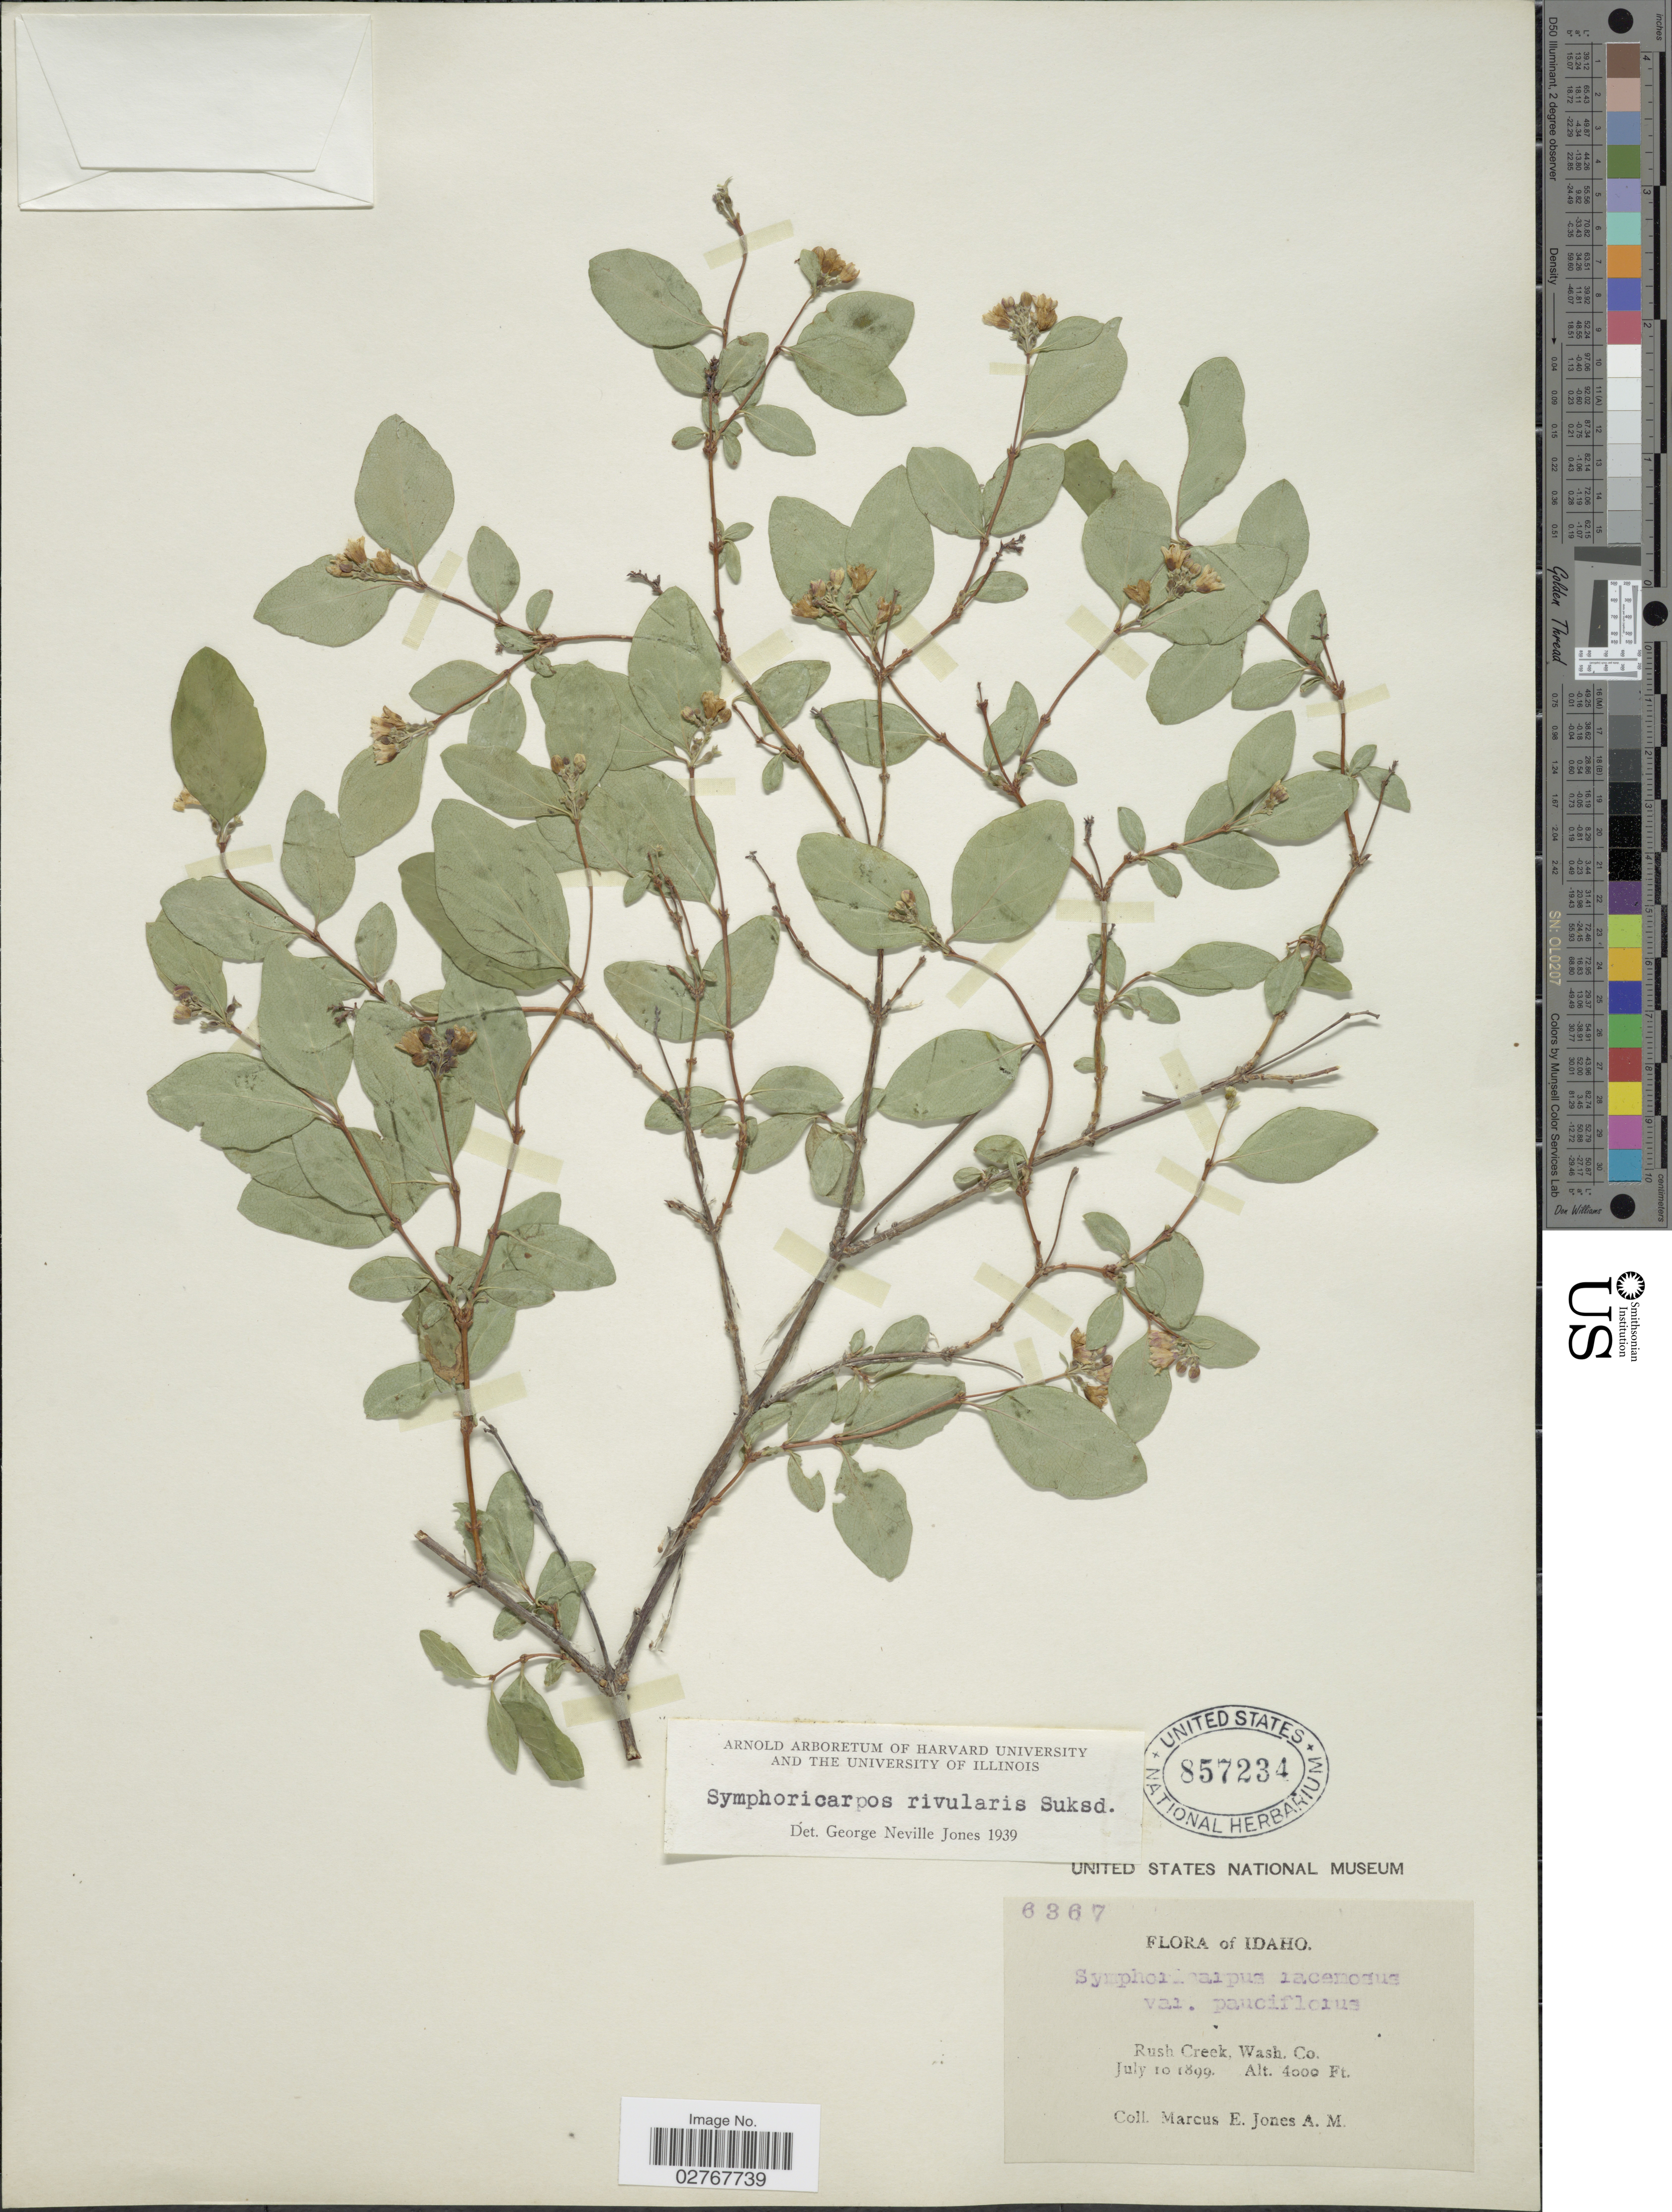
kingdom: Plantae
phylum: Tracheophyta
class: Magnoliopsida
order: Dipsacales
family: Caprifoliaceae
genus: Symphoricarpos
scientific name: Symphoricarpos rivularis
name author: Suksd.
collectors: M. E. Jones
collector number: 6367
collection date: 1899-07-10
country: United States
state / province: Idaho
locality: Rush Creek, Wash. Co.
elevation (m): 1219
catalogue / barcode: US 857234